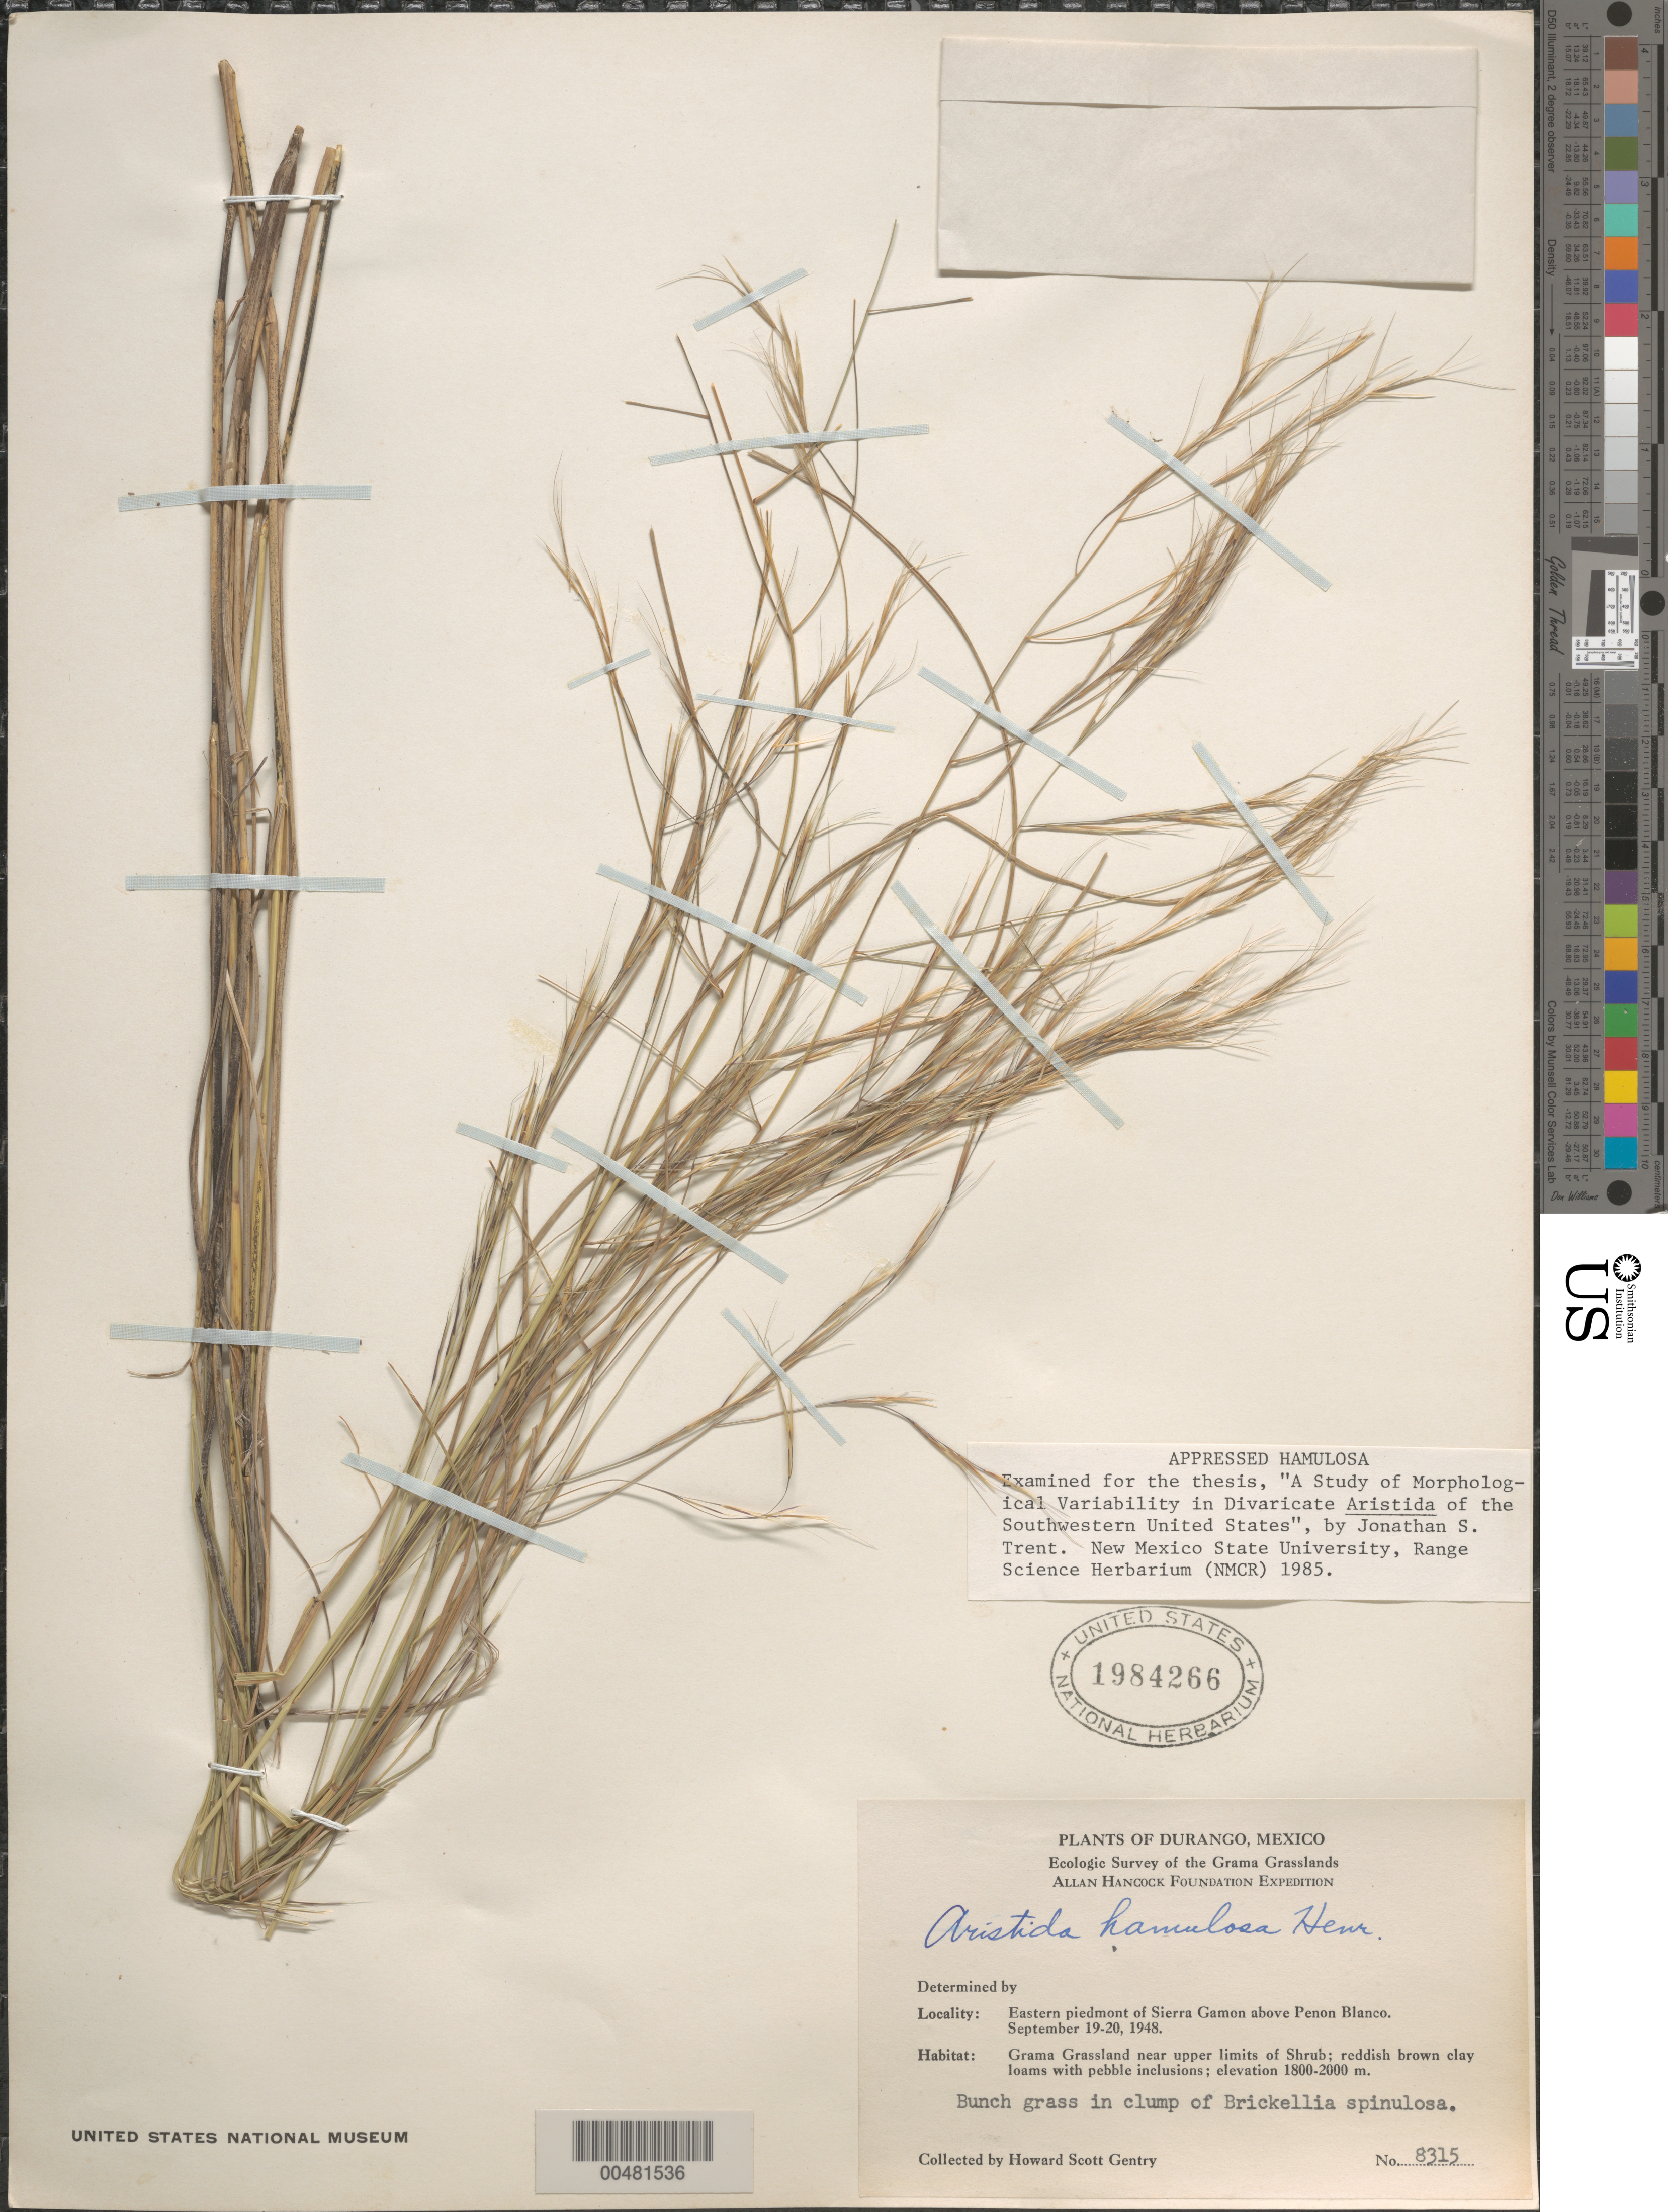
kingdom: Plantae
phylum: Tracheophyta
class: Liliopsida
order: Poales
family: Poaceae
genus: Aristida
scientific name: Aristida hamulosa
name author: Henr.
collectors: H. S. Gentry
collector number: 8315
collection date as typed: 19 Sep 1948 to 20 Sep 1948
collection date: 1948-09-19/1948-09-20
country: Mexico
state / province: Durango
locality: Eastern piedmont of Sierra Gamon above Penon Blanco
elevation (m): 1800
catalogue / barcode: US 1984266